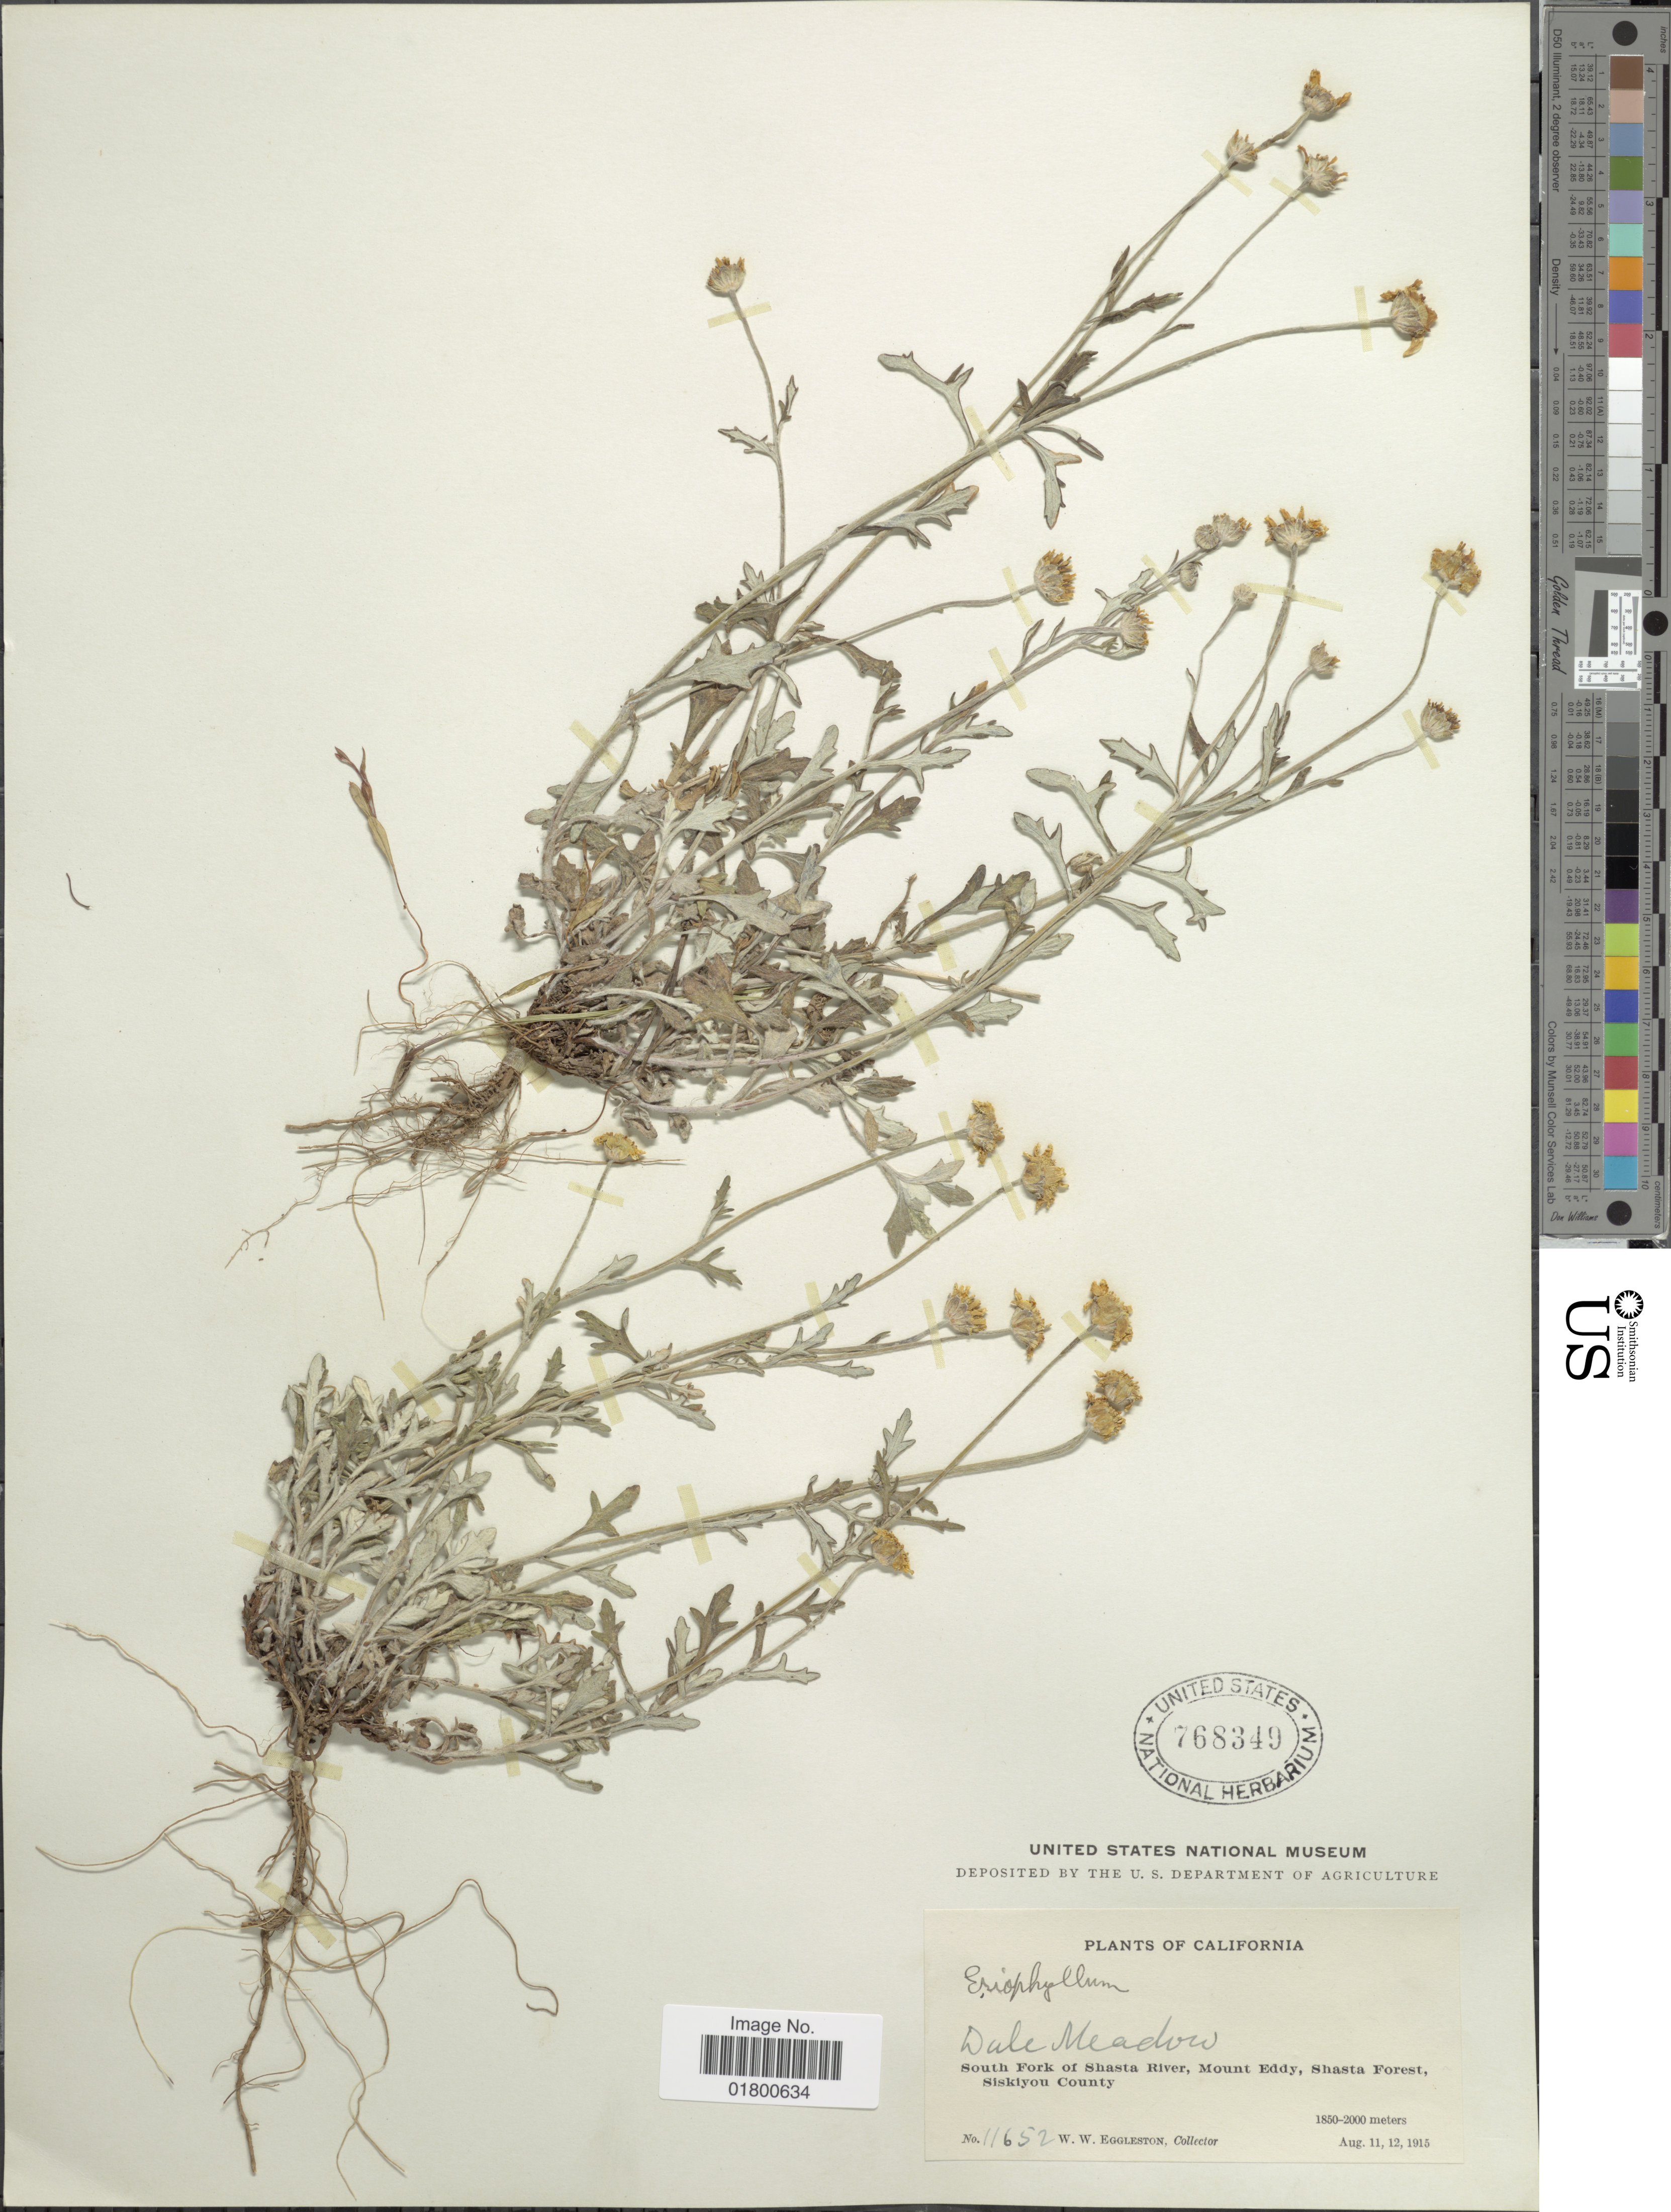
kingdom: Plantae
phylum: Tracheophyta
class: Magnoliopsida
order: Asterales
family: Asteraceae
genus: Eriophyllum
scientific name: Eriophyllum sp.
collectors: W. W. Eggleston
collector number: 11652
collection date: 1915-08-11/1915-08-12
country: United States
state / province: California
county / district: Siskiyou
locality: Dule Meadow, South Fork of Shasta River, Mount Eddy, Shasta Forest, Siskiyou County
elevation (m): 1850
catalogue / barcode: US 768349